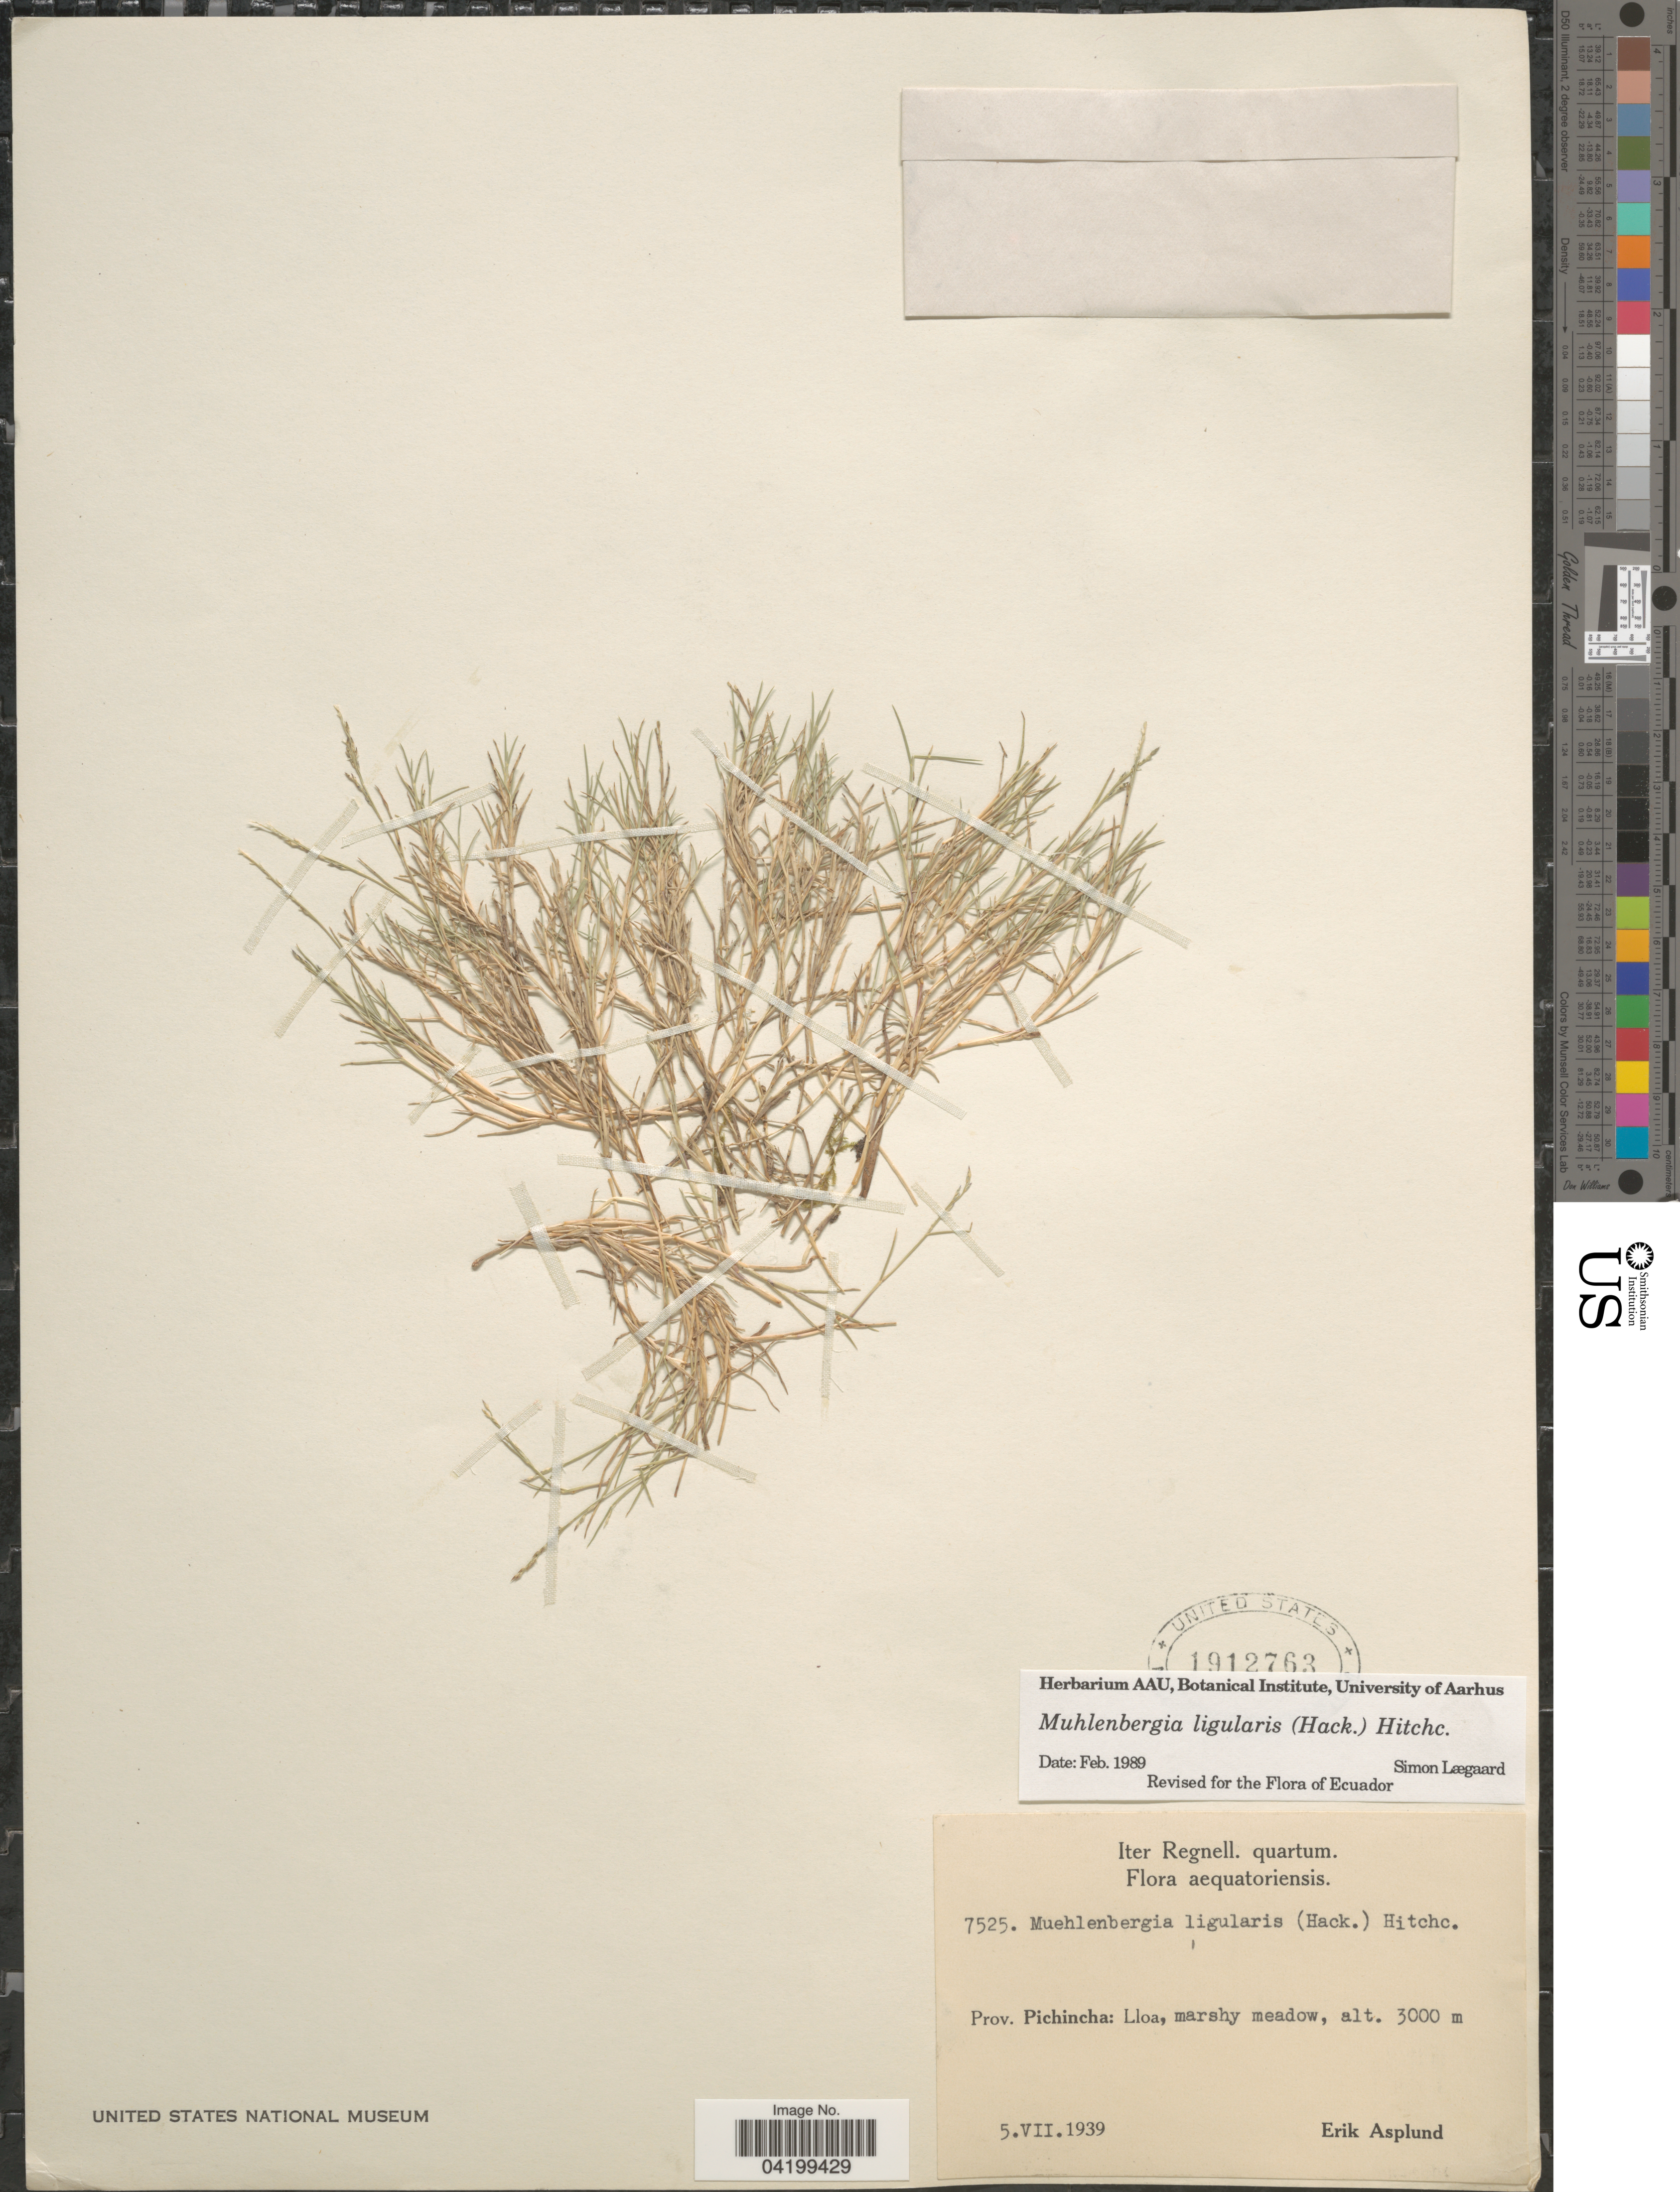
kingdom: Plantae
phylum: Tracheophyta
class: Liliopsida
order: Poales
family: Poaceae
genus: Muhlenbergia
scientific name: Muhlenbergia ligularis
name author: (Hack.) Hitchc.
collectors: E. Asplund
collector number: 7525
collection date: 1939-07-05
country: Ecuador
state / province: Pichincha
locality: Iter Regnell. quartum. Aequatoriensis. Lloa.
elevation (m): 3000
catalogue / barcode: US 1912763